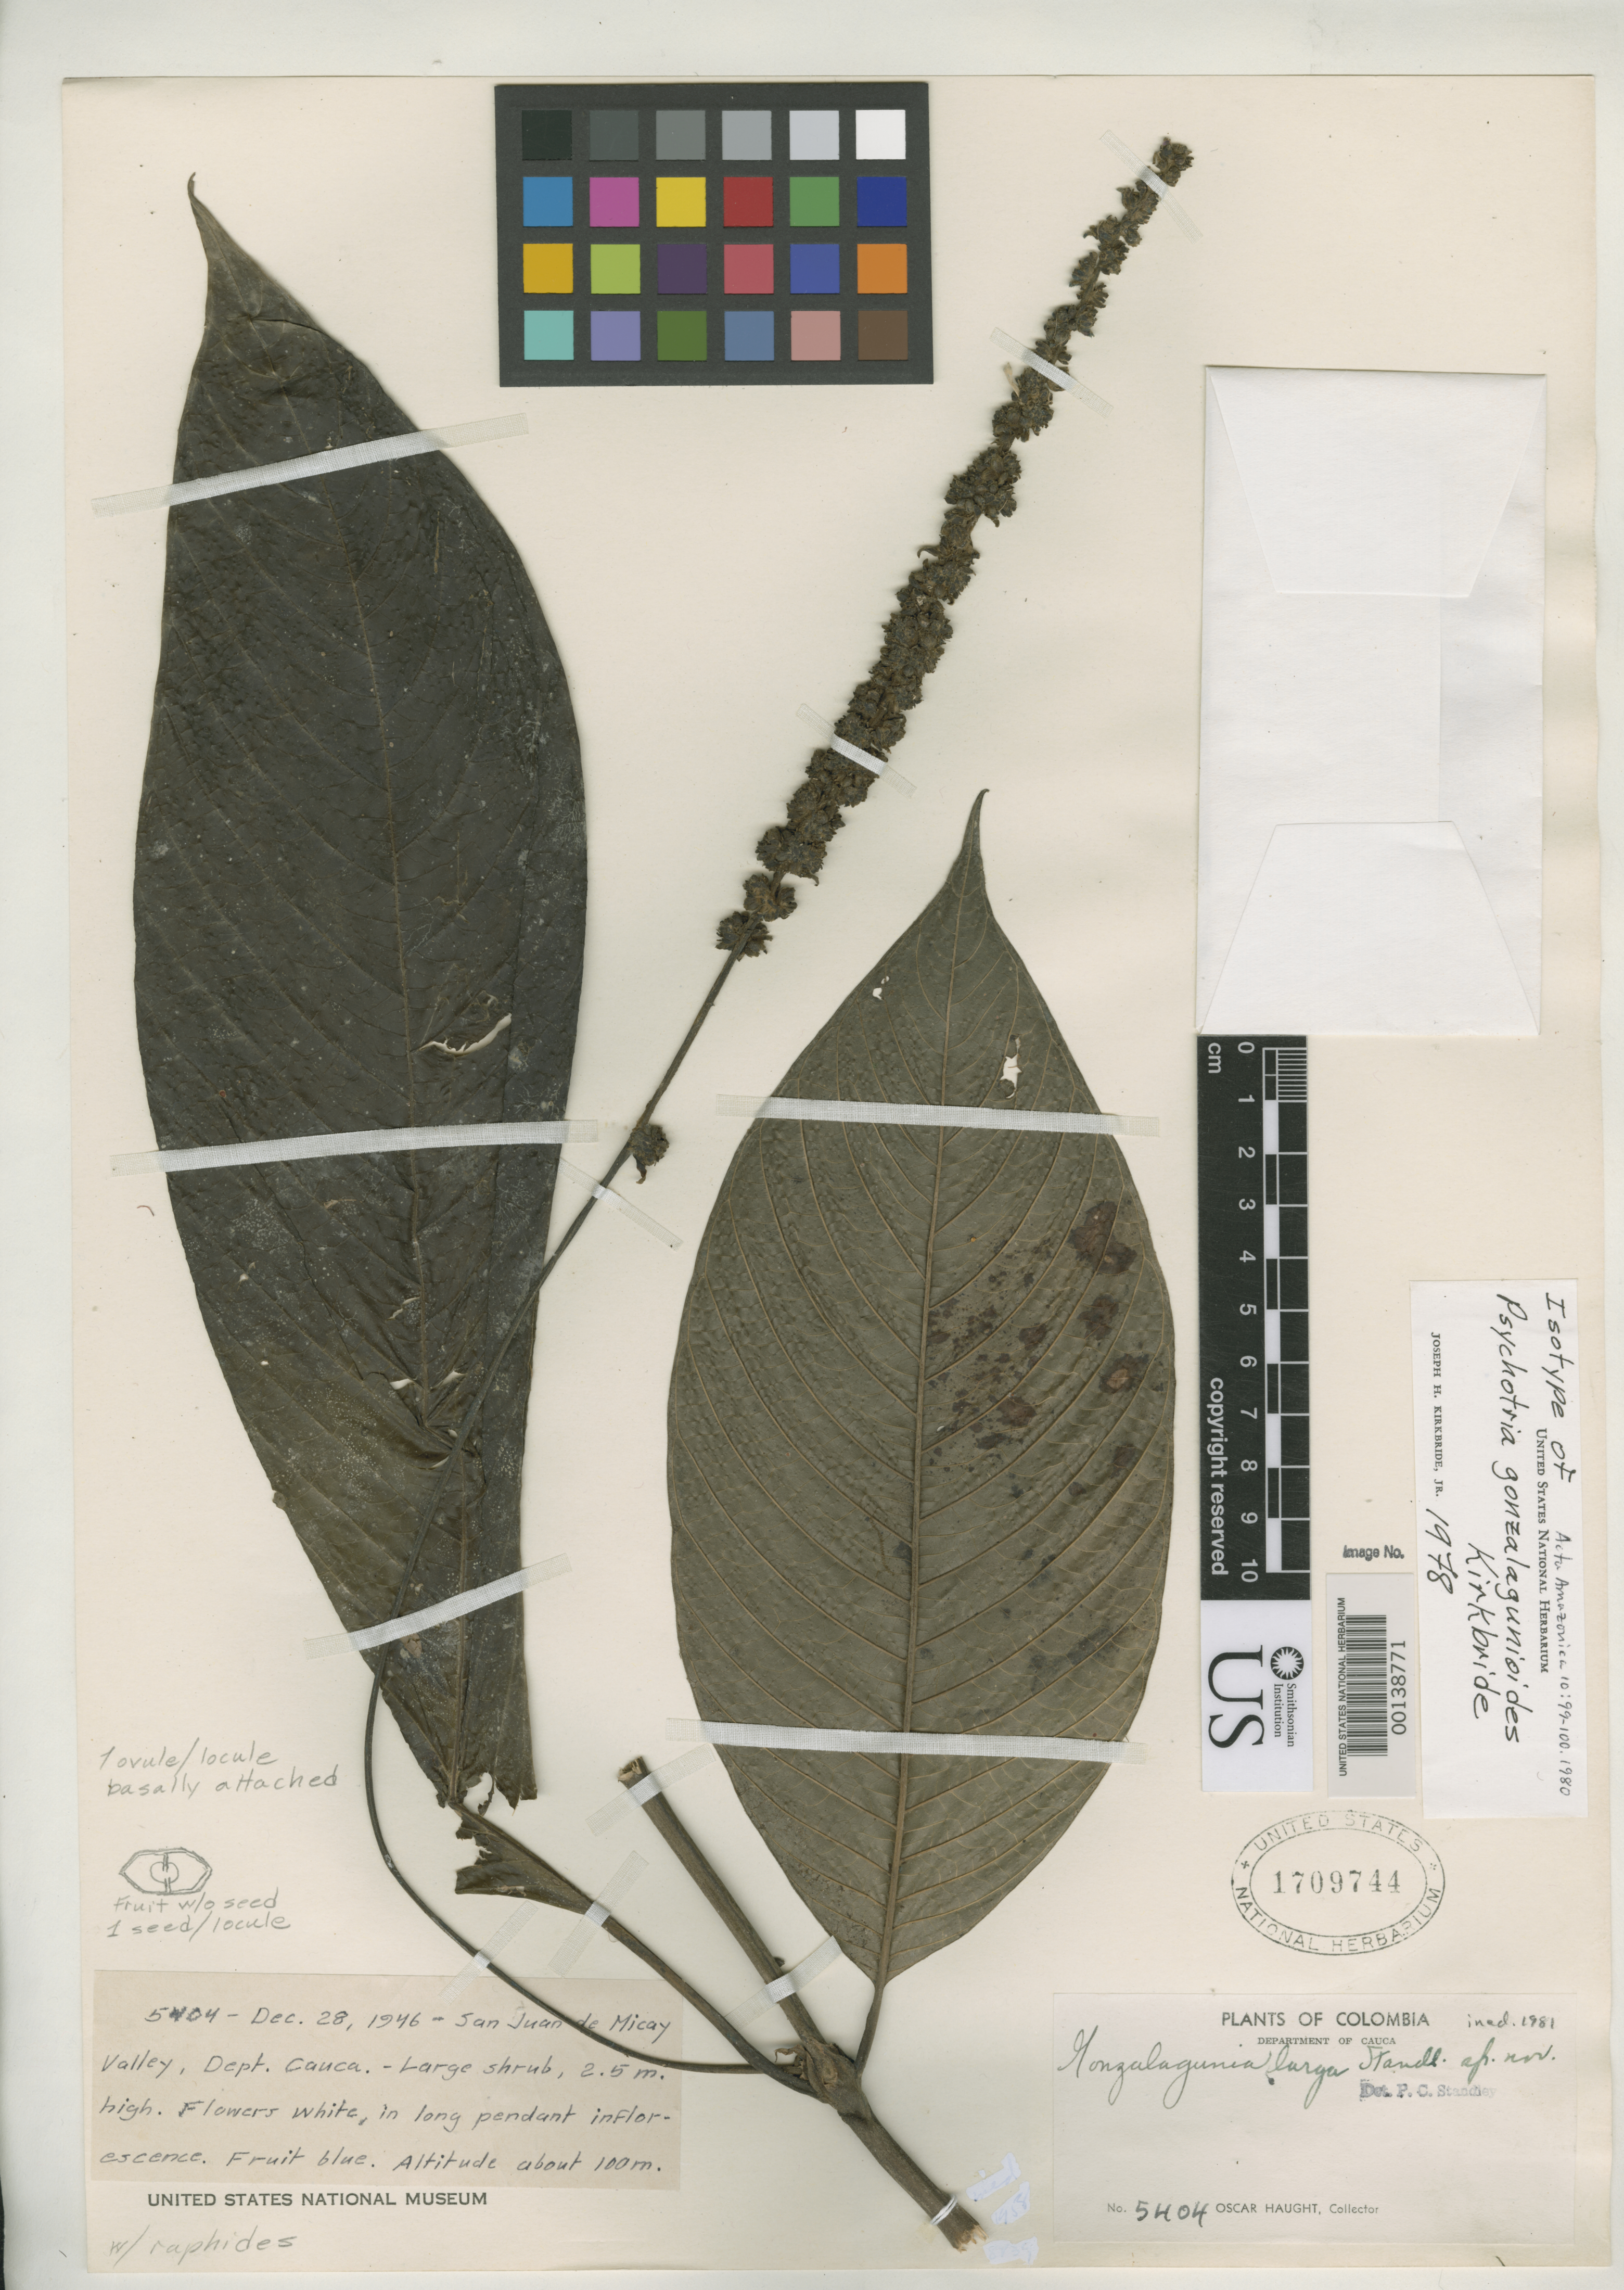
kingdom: Plantae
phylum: Tracheophyta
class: Magnoliopsida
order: Gentianales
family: Rubiaceae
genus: Psychotria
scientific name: Psychotria gonzalagunioides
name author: J.H. Kirkbr.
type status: Isotype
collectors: O. L. Haught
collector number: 5404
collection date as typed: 28 Dec 1946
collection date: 1946-12-28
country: Colombia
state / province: Cauca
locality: San Juan de Micay Valley.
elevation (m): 100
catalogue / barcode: US 1709744